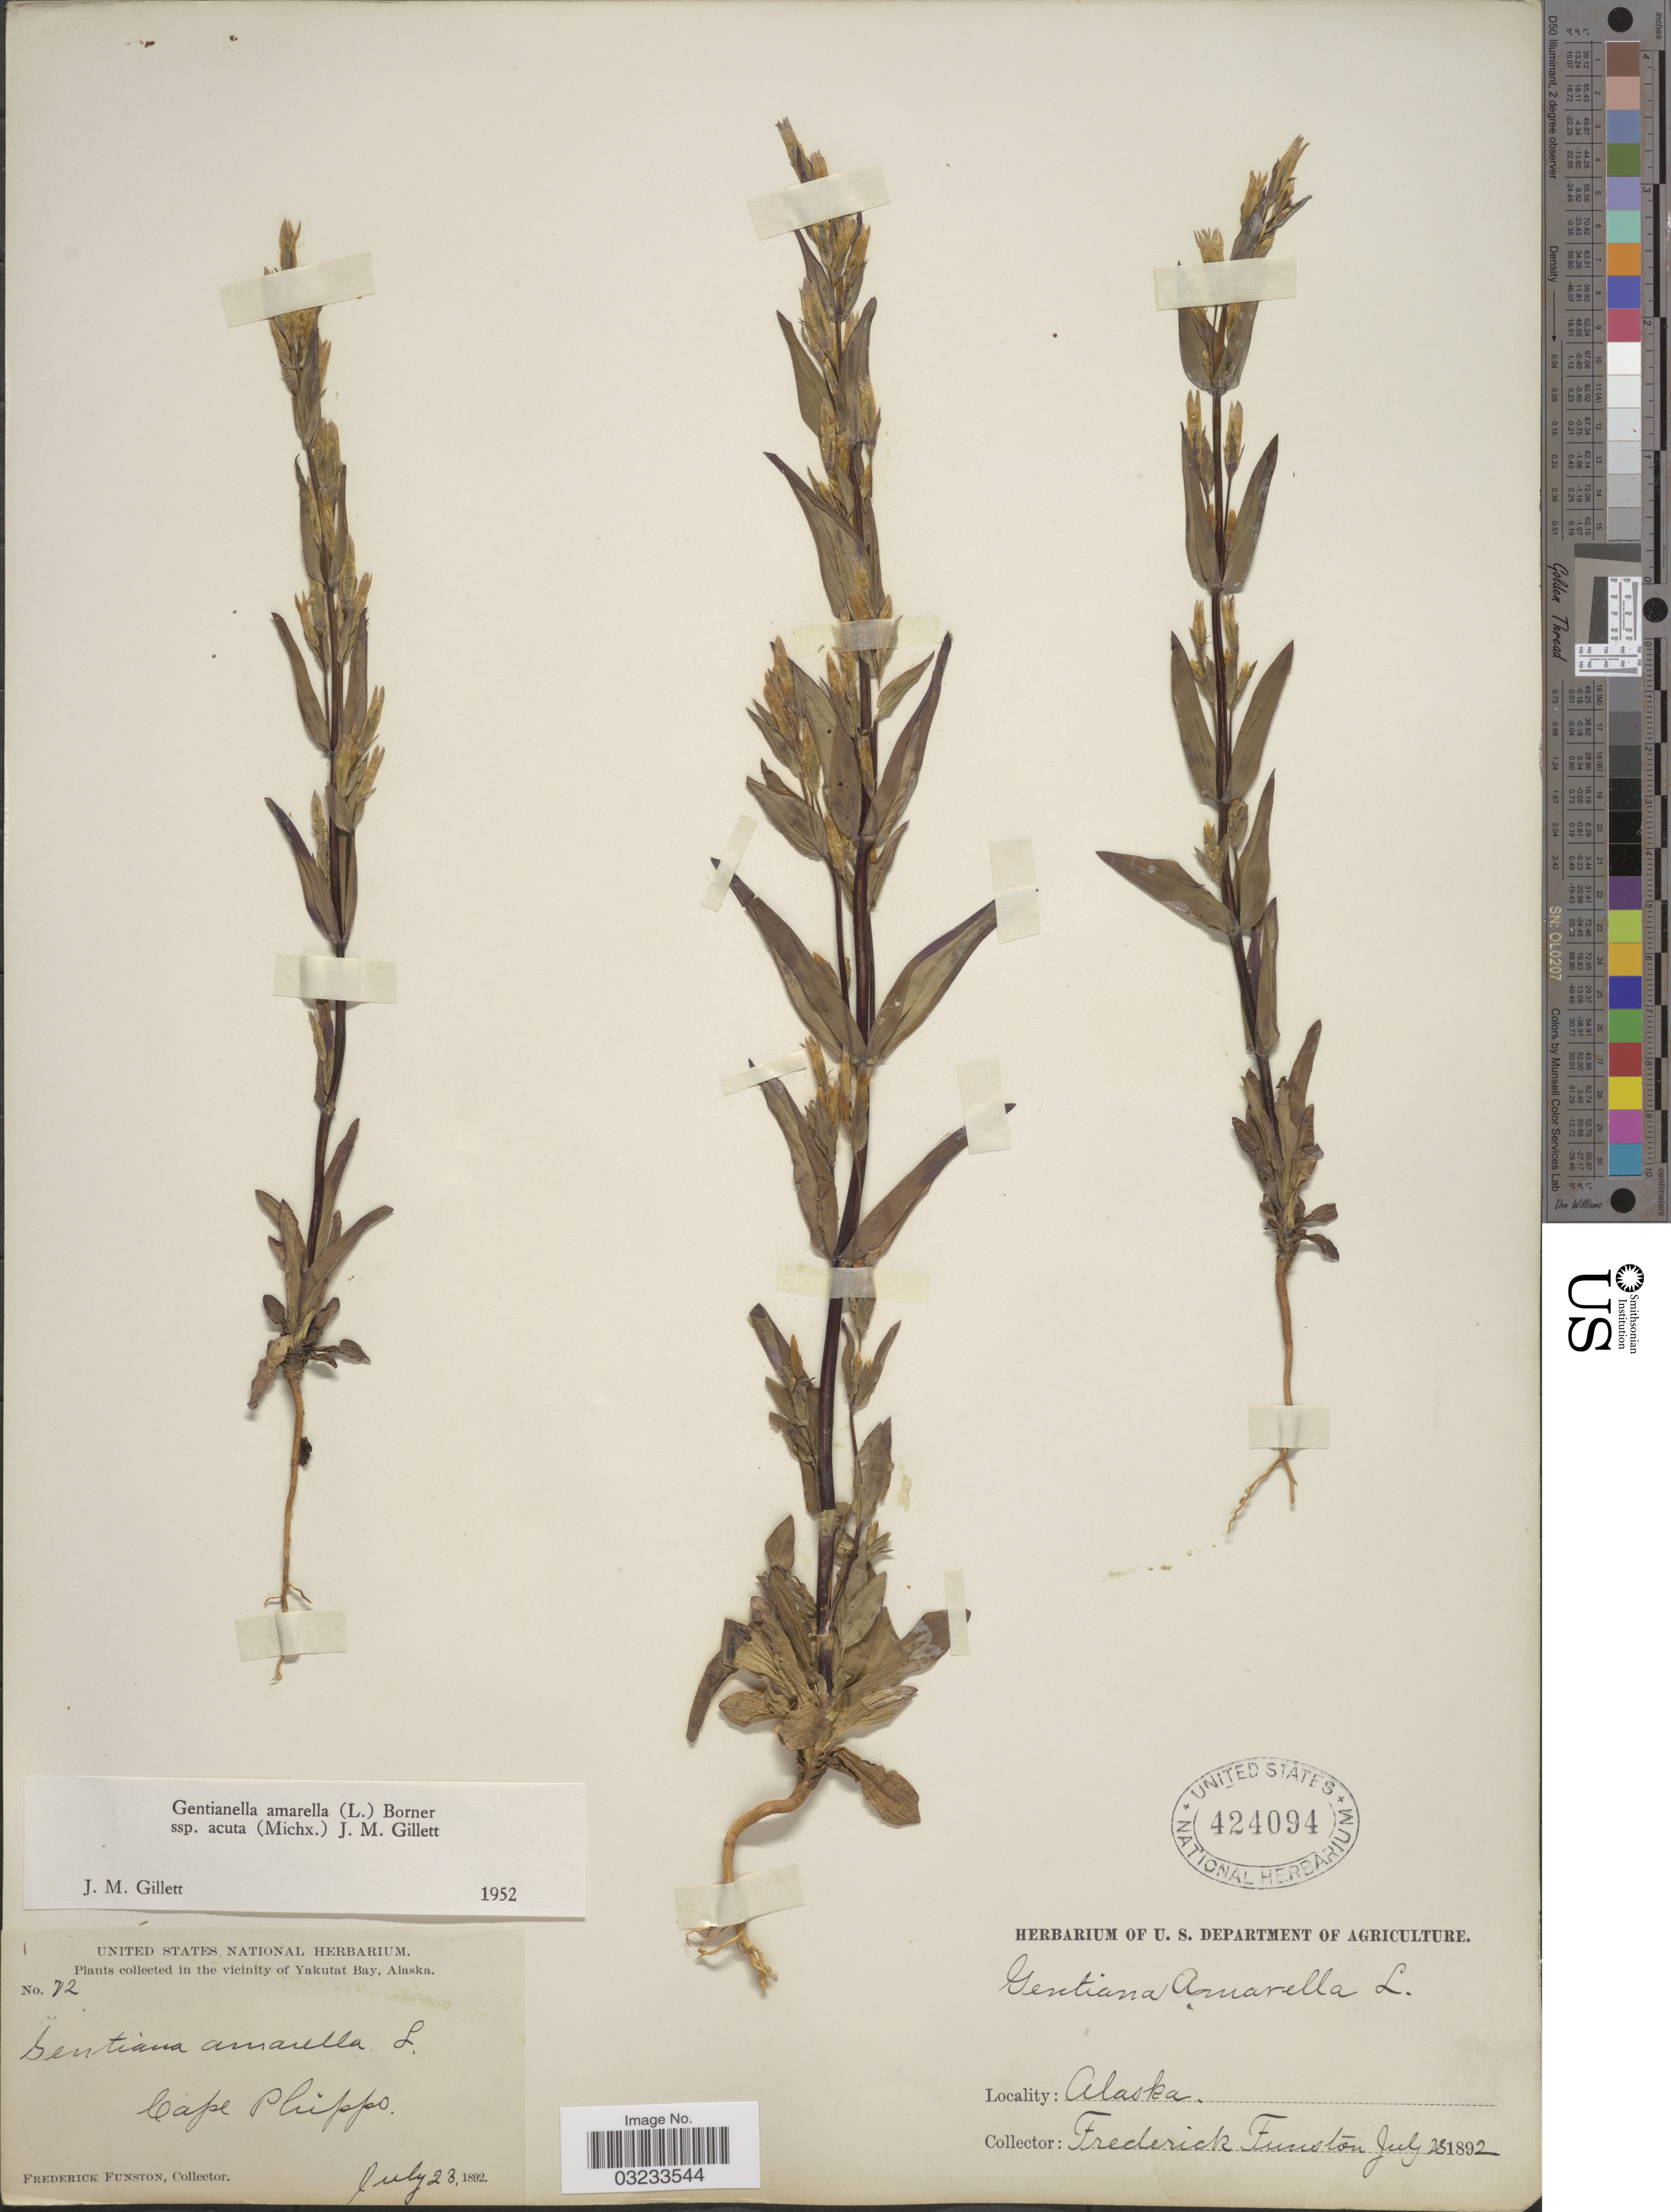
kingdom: Plantae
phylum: Tracheophyta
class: Magnoliopsida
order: Gentianales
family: Gentianaceae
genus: Gentiana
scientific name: Gentiana acuta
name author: Michx.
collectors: F. Funston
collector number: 72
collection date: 1892-07-23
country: United States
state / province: Alaska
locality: In the vicinity of Yakutat Bay. Cape Phipps.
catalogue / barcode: US 424094